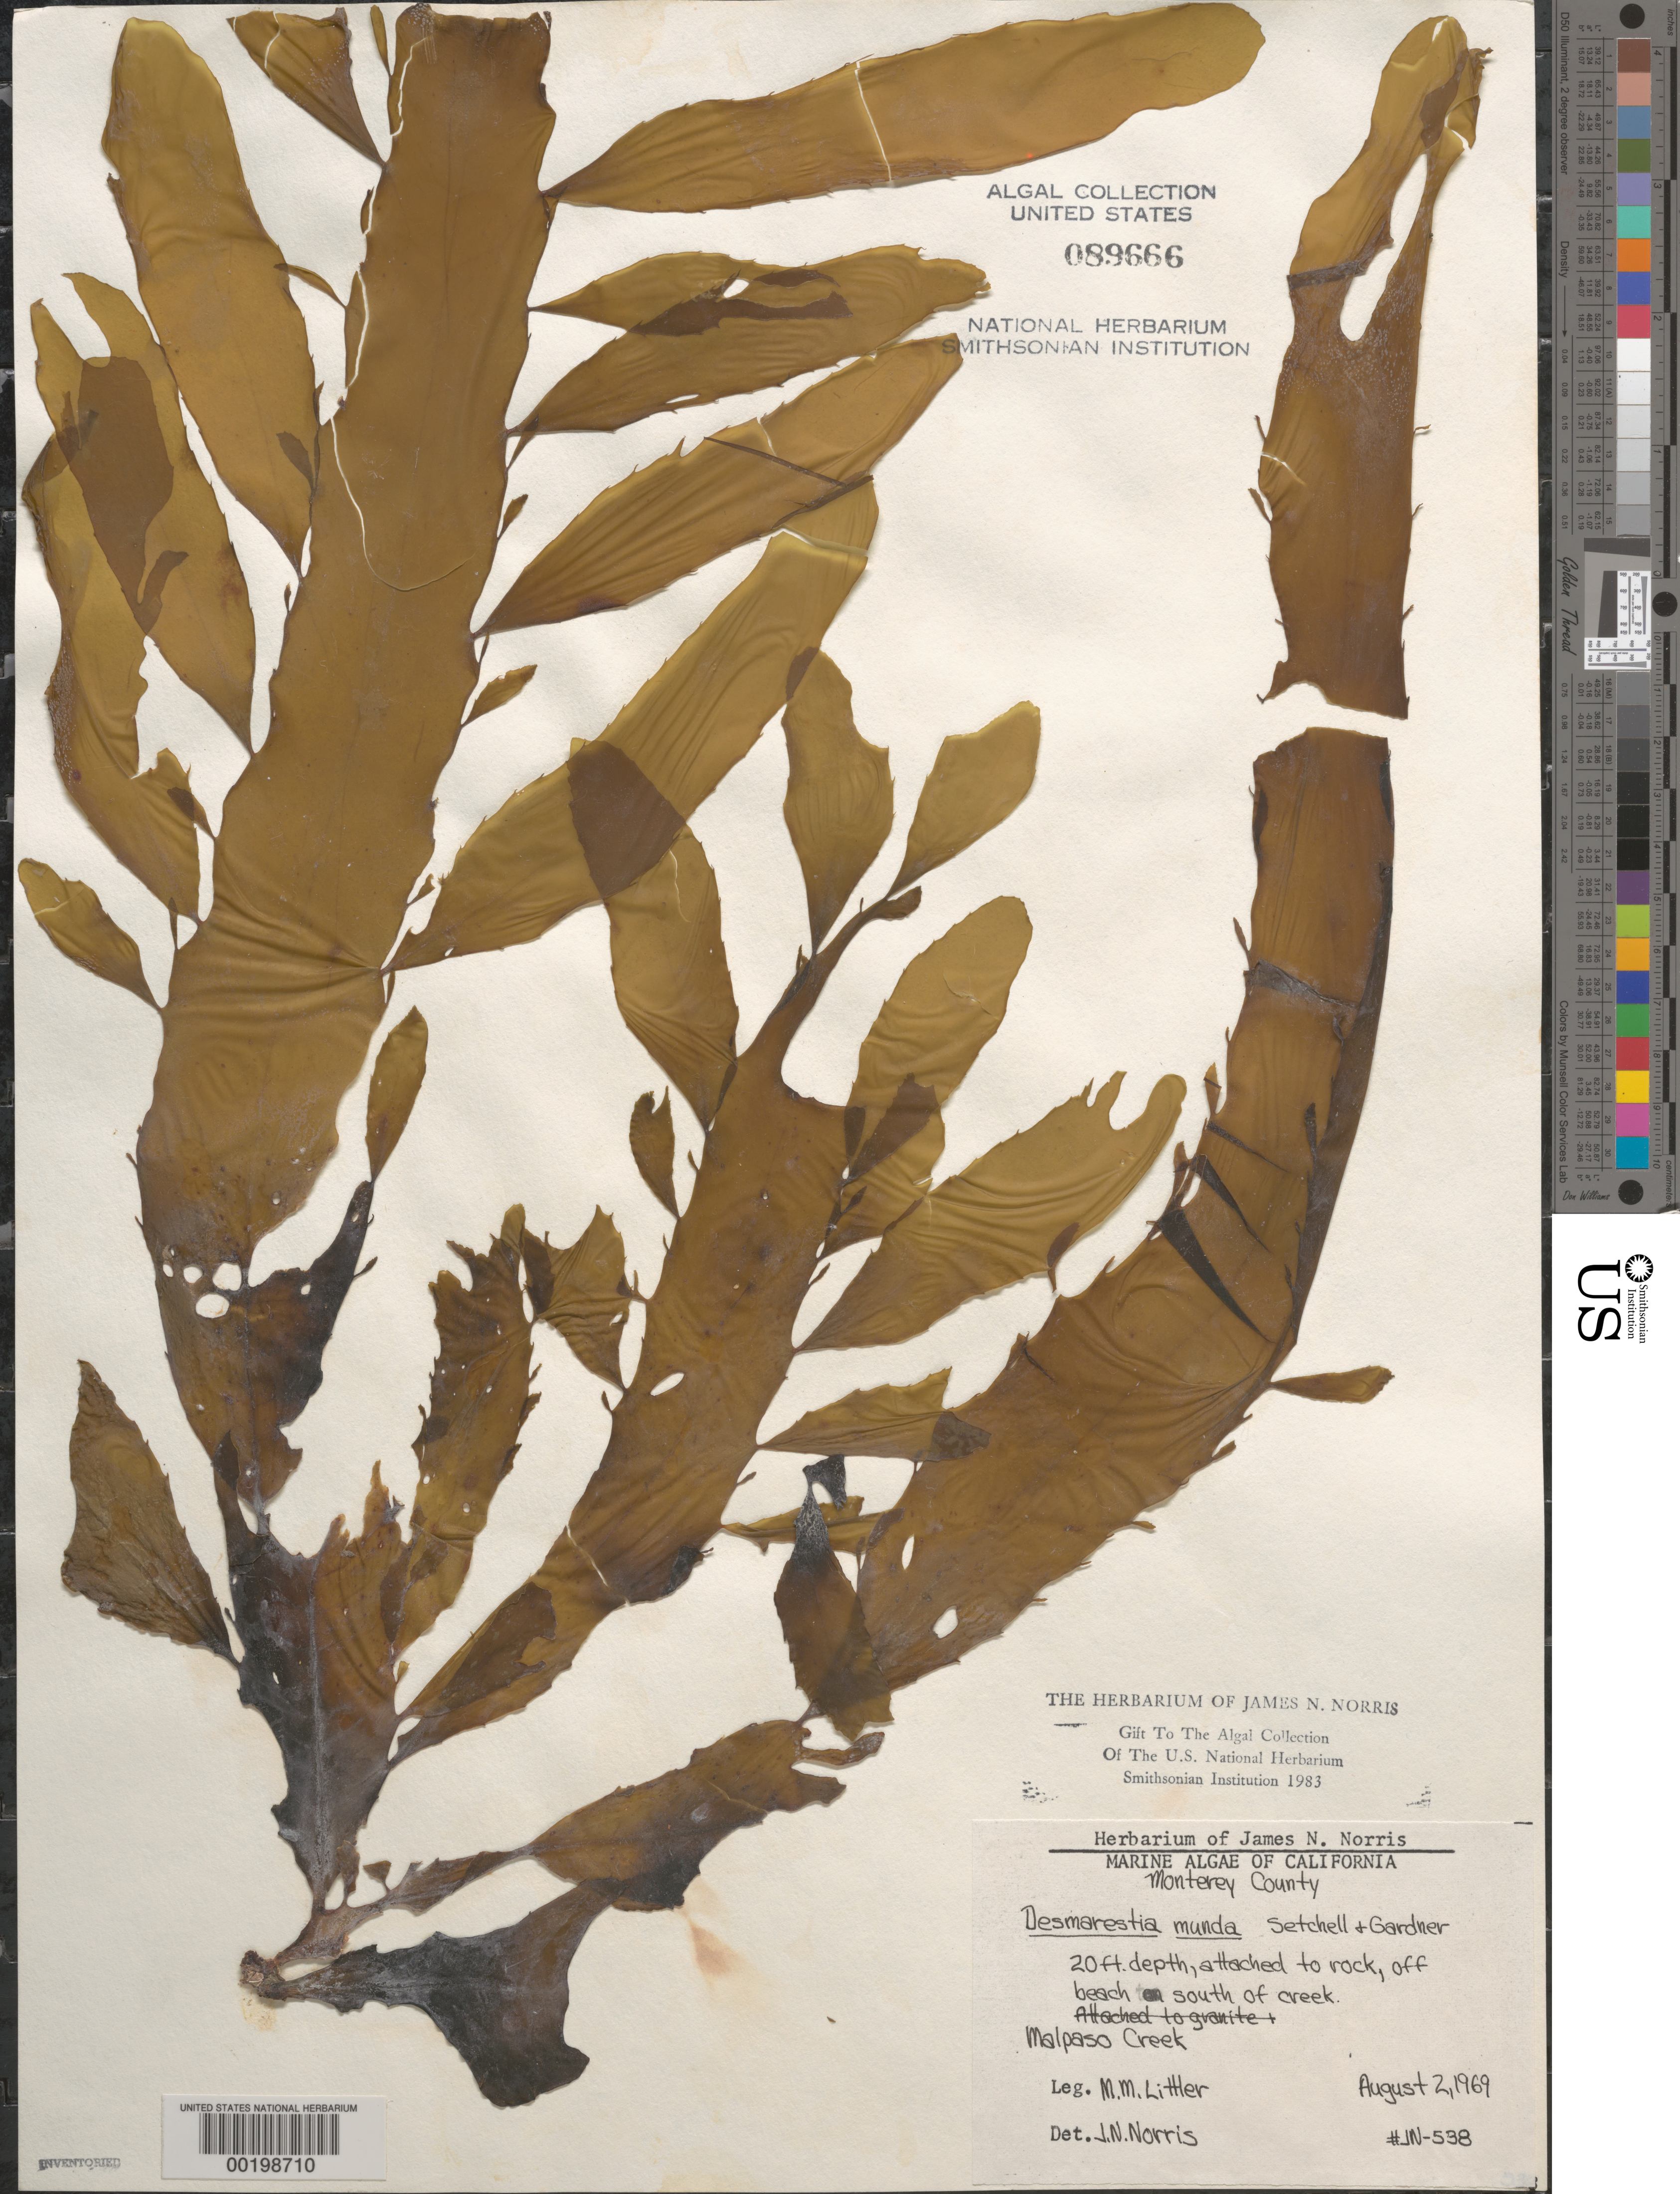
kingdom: Chromista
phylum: Ochrophyta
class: Phaeophyceae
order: Desmarestiales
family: Desmarestiaceae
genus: Desmarestia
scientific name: Desmarestia munda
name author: Setch. & N.L. Gardner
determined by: Norris, James N.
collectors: M. M. Littler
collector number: JN-538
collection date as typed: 02 Aug 1969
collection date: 1969-08-02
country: United States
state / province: California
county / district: Monterey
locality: South of Malpaso Creek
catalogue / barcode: US 89666